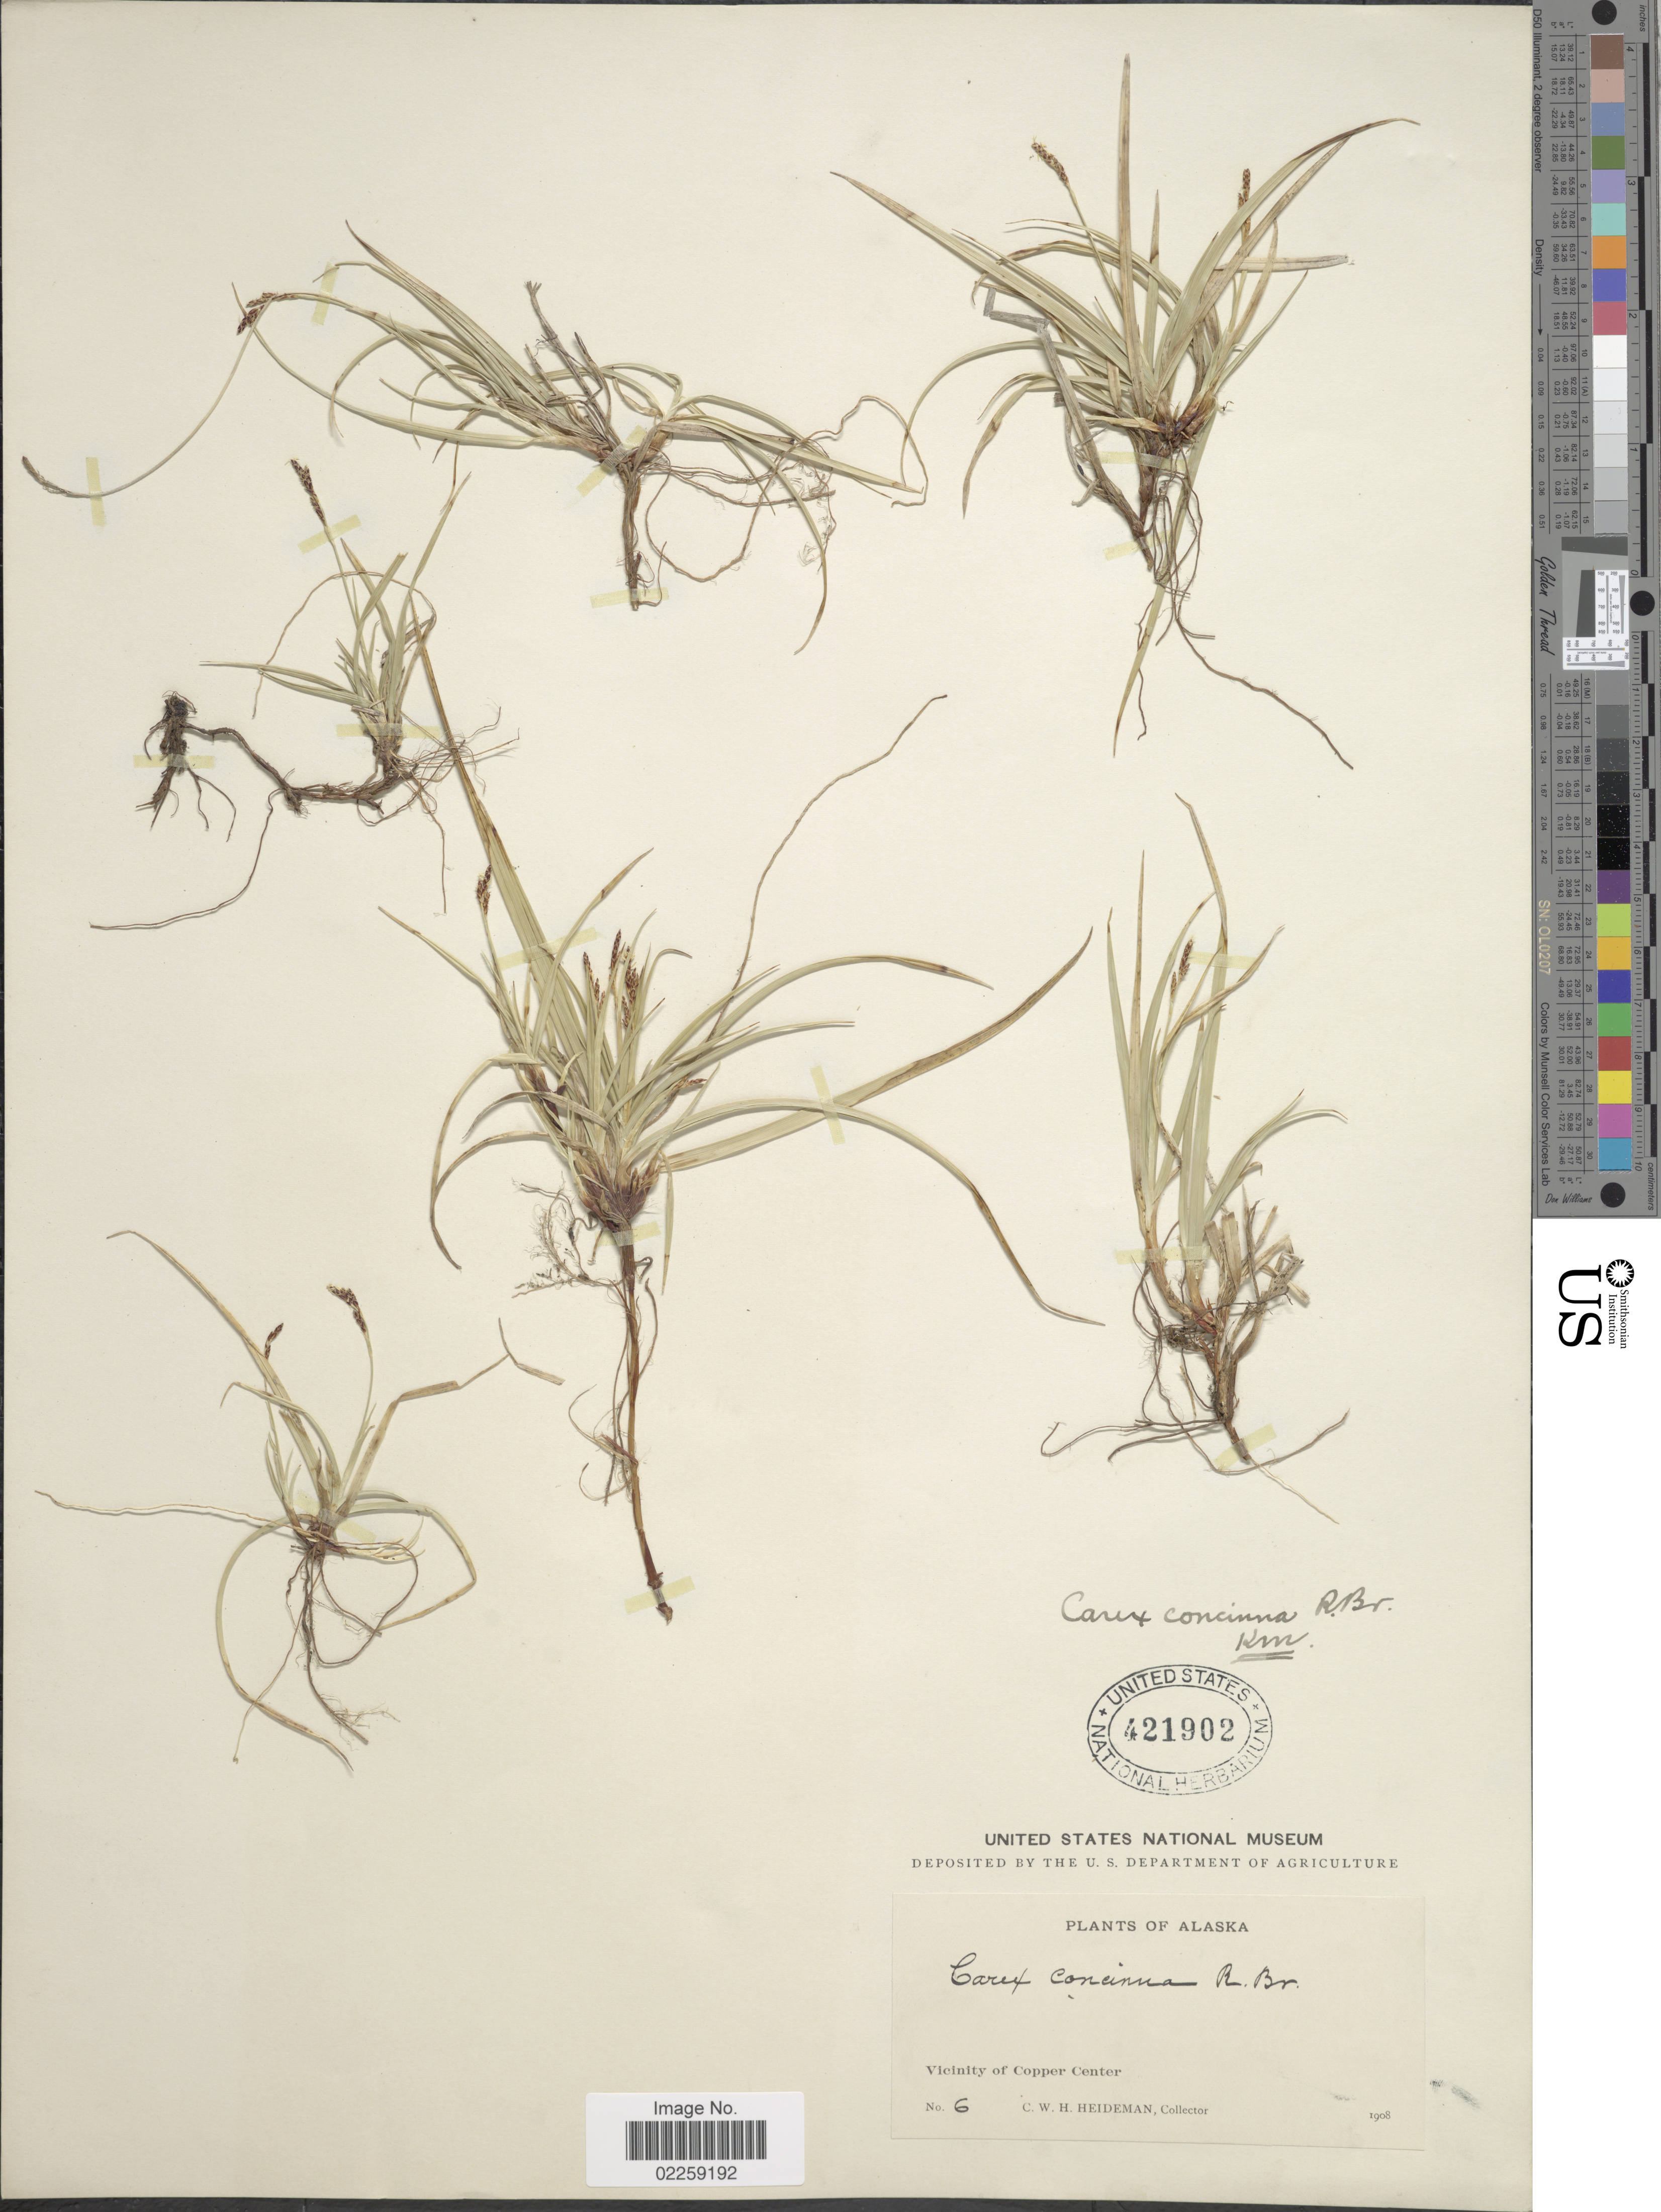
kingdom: Plantae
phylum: Tracheophyta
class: Liliopsida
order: Poales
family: Cyperaceae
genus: Carex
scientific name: Carex concinna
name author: R. Br.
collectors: C. Heideman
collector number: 6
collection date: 1908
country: United States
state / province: Alaska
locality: Vicinity of Copper Center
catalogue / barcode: US 421902